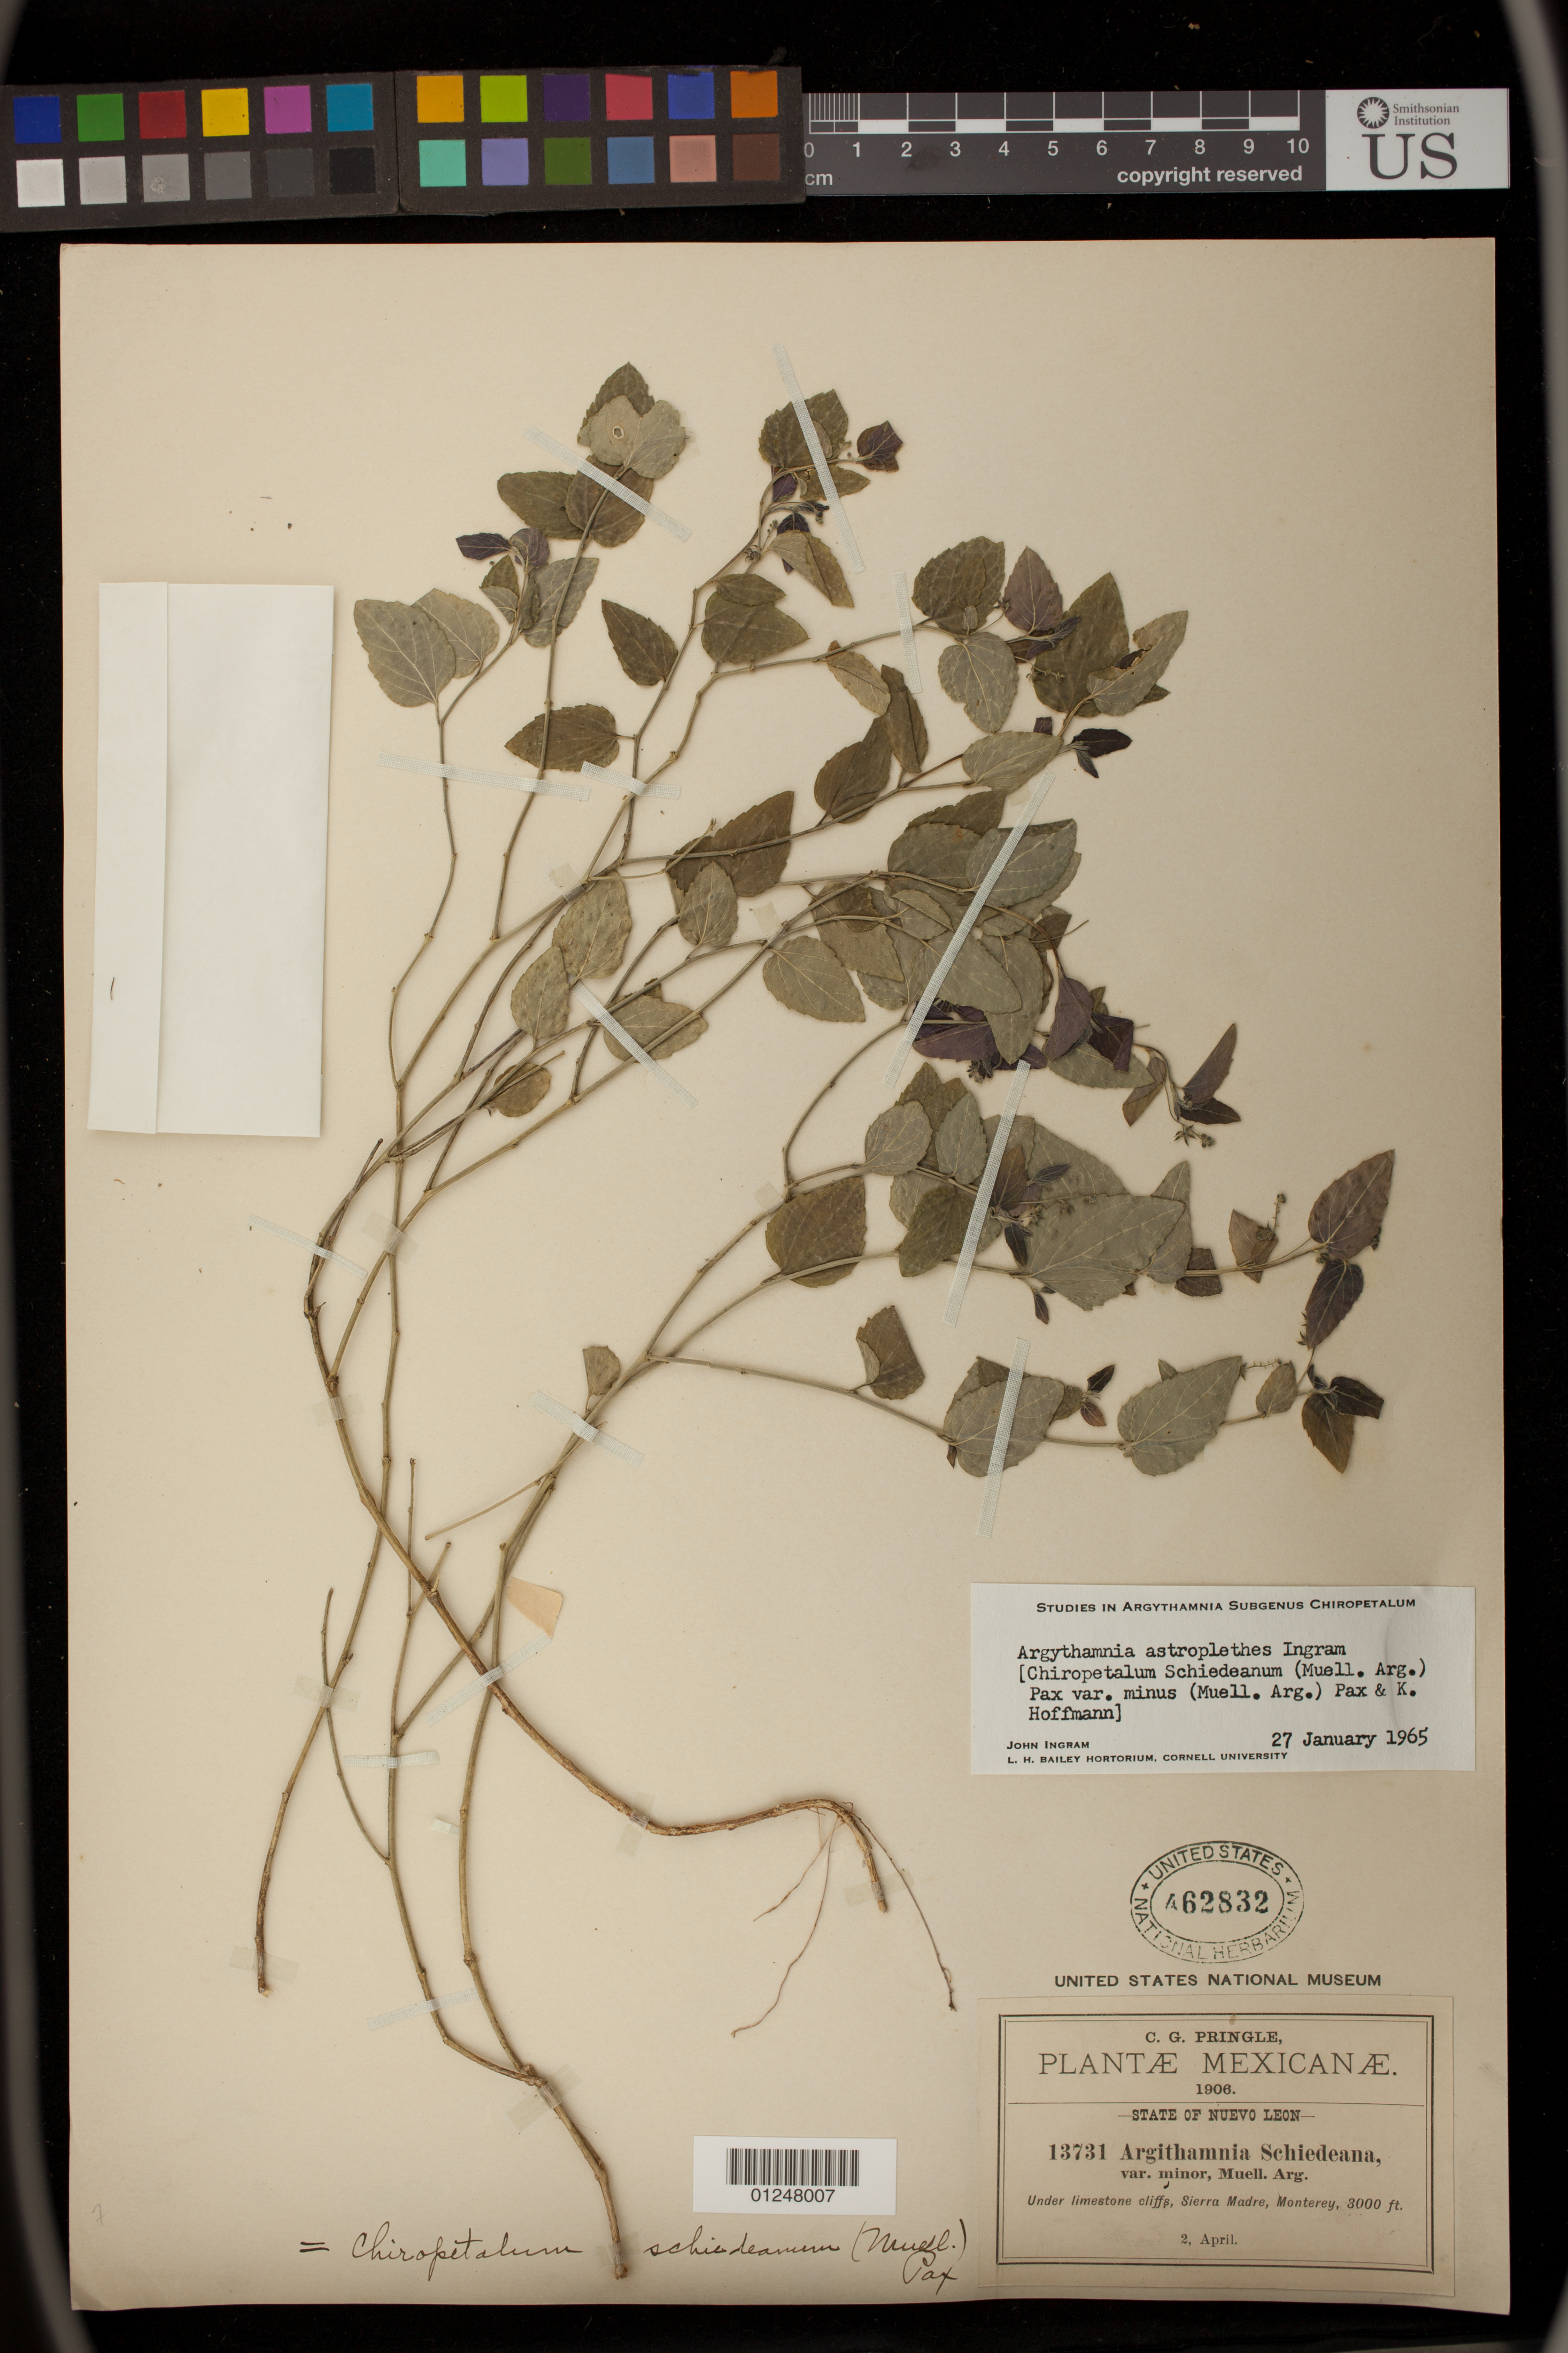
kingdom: Plantae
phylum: Tracheophyta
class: Magnoliopsida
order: Malpighiales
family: Euphorbiaceae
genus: Argythamnia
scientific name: Argythamnia astroplethes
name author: Ingram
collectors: C. G. Pringle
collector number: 13731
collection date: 1906-04-02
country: Mexico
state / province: Nuevo Leon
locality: Under limestone cliffs, Sierra Madre, Monterey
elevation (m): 914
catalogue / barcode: US 462832